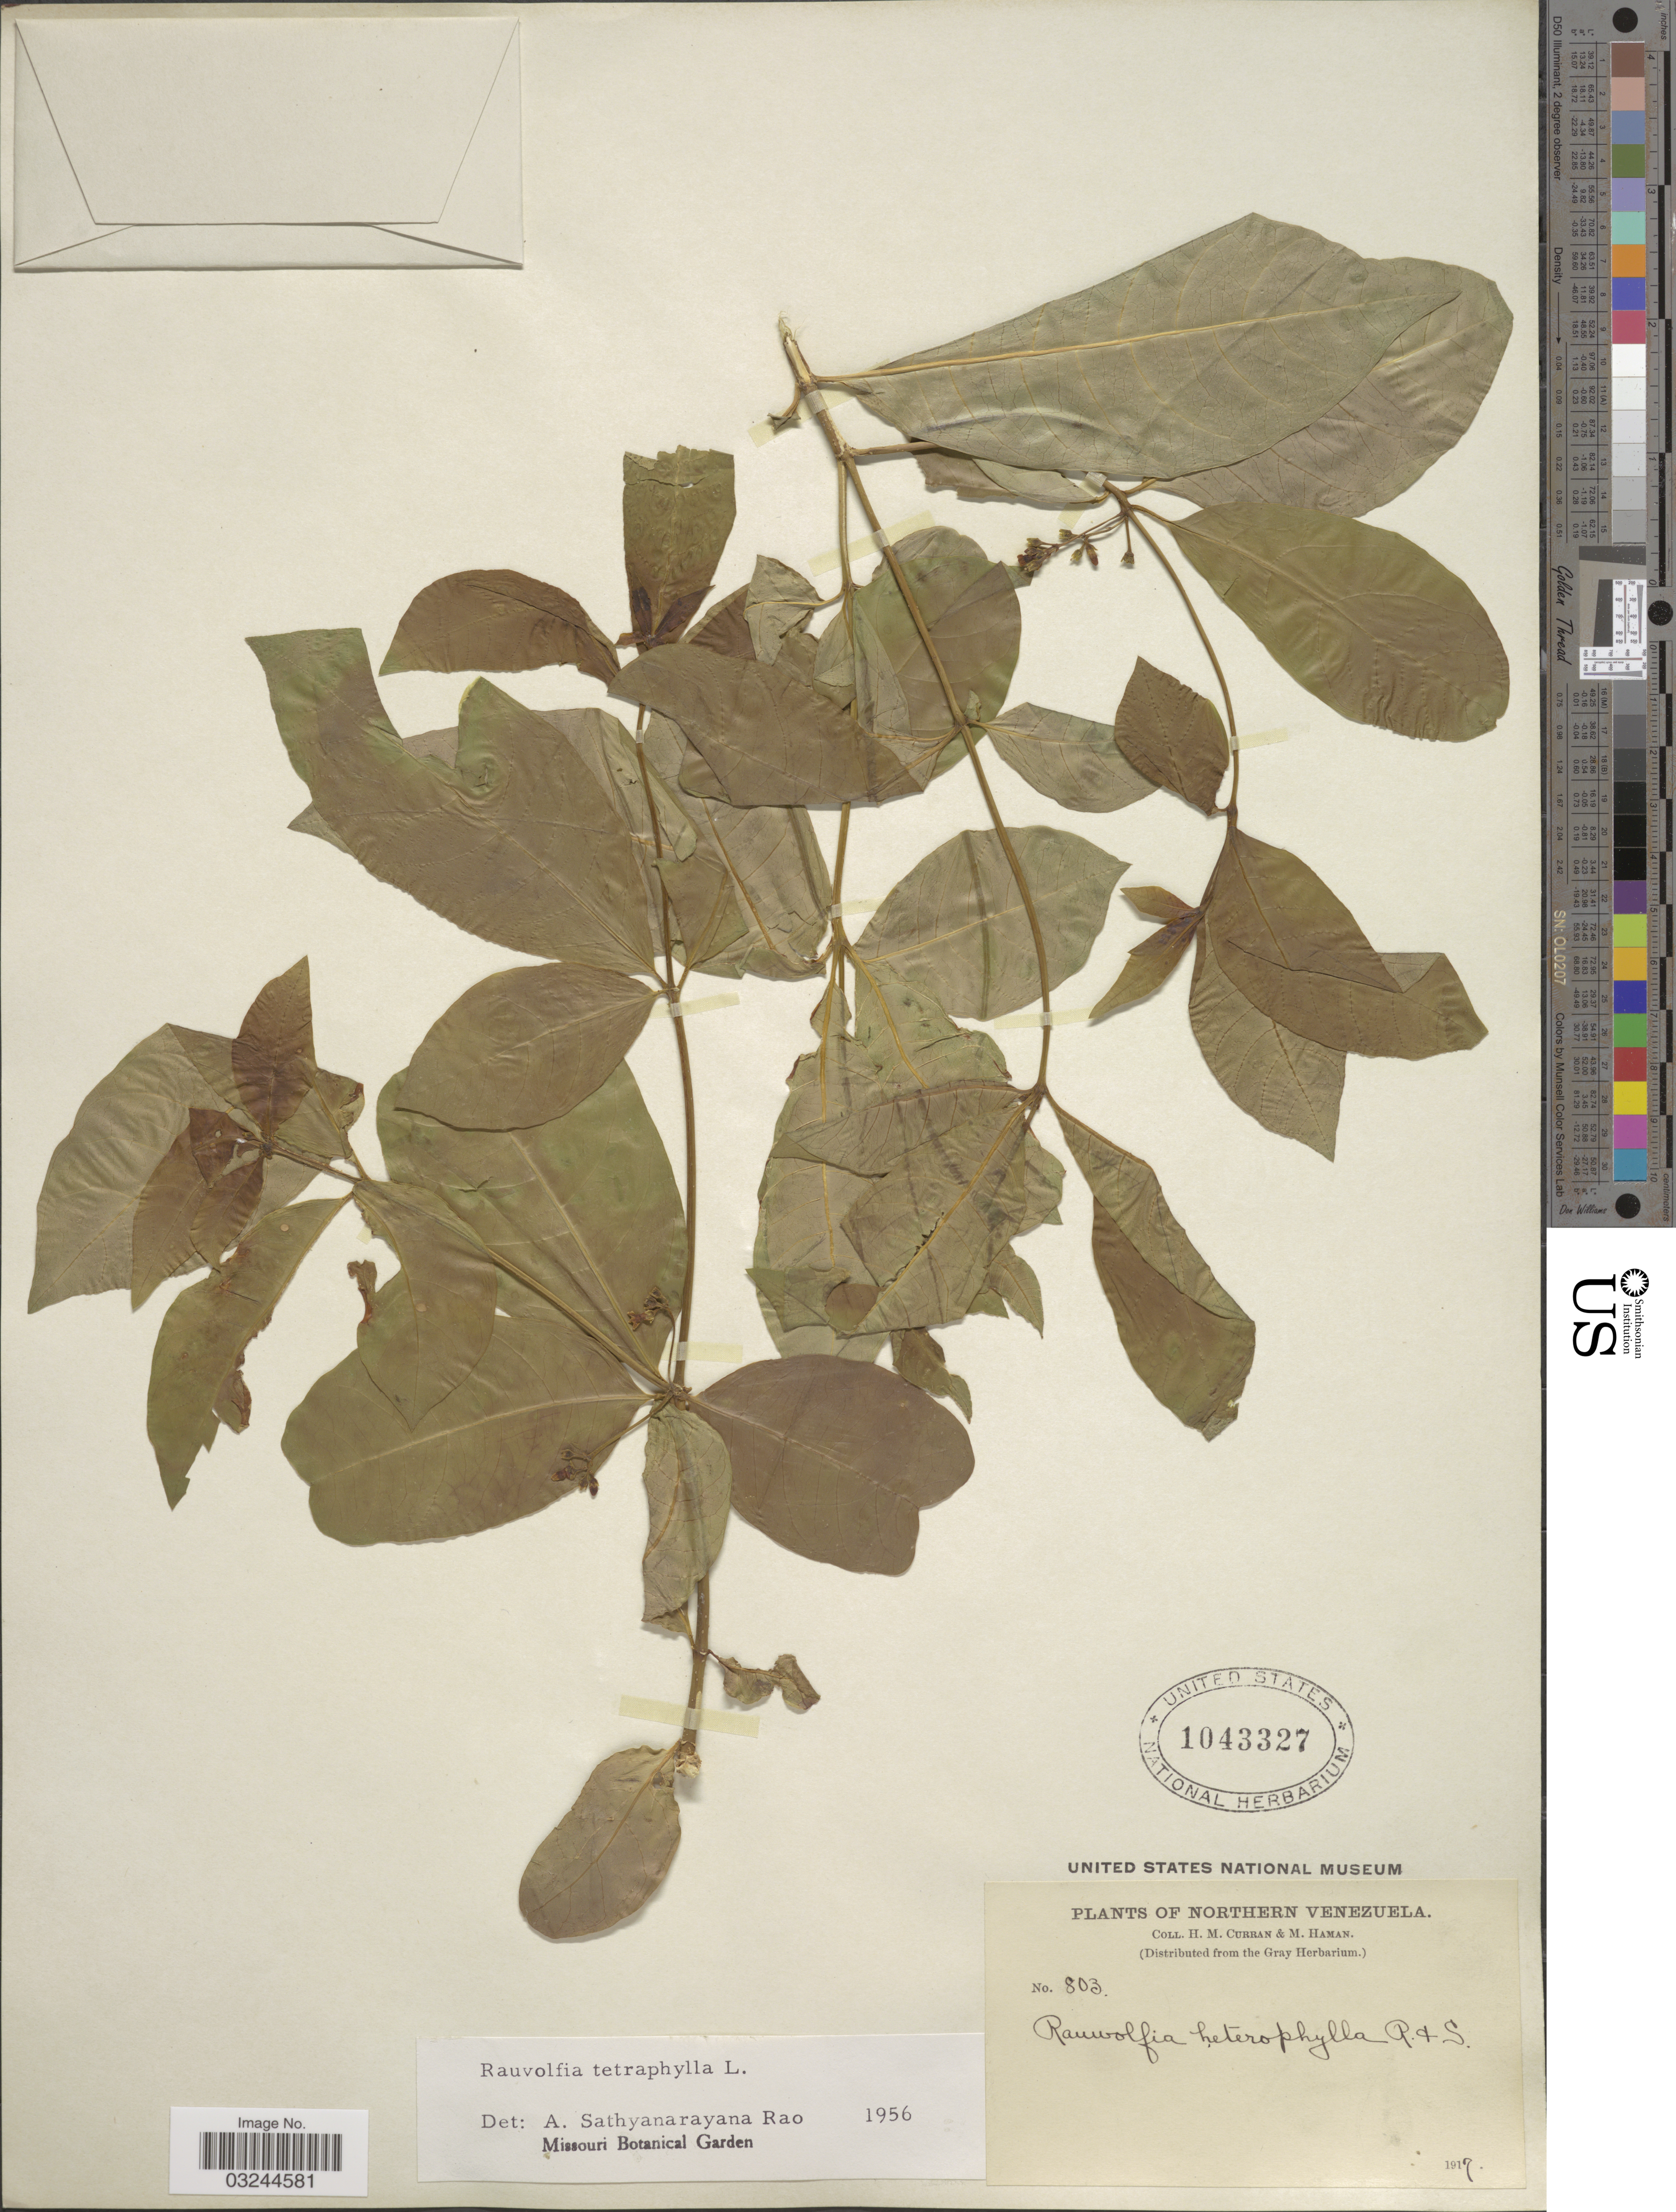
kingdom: Plantae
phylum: Tracheophyta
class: Magnoliopsida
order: Gentianales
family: Apocynaceae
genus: Rauvolfia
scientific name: Rauvolfia tetraphylla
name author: L.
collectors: H. M. Curran & M. Haman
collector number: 803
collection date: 1917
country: Venezuela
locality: Northern Venezuela.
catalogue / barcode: US 1043327